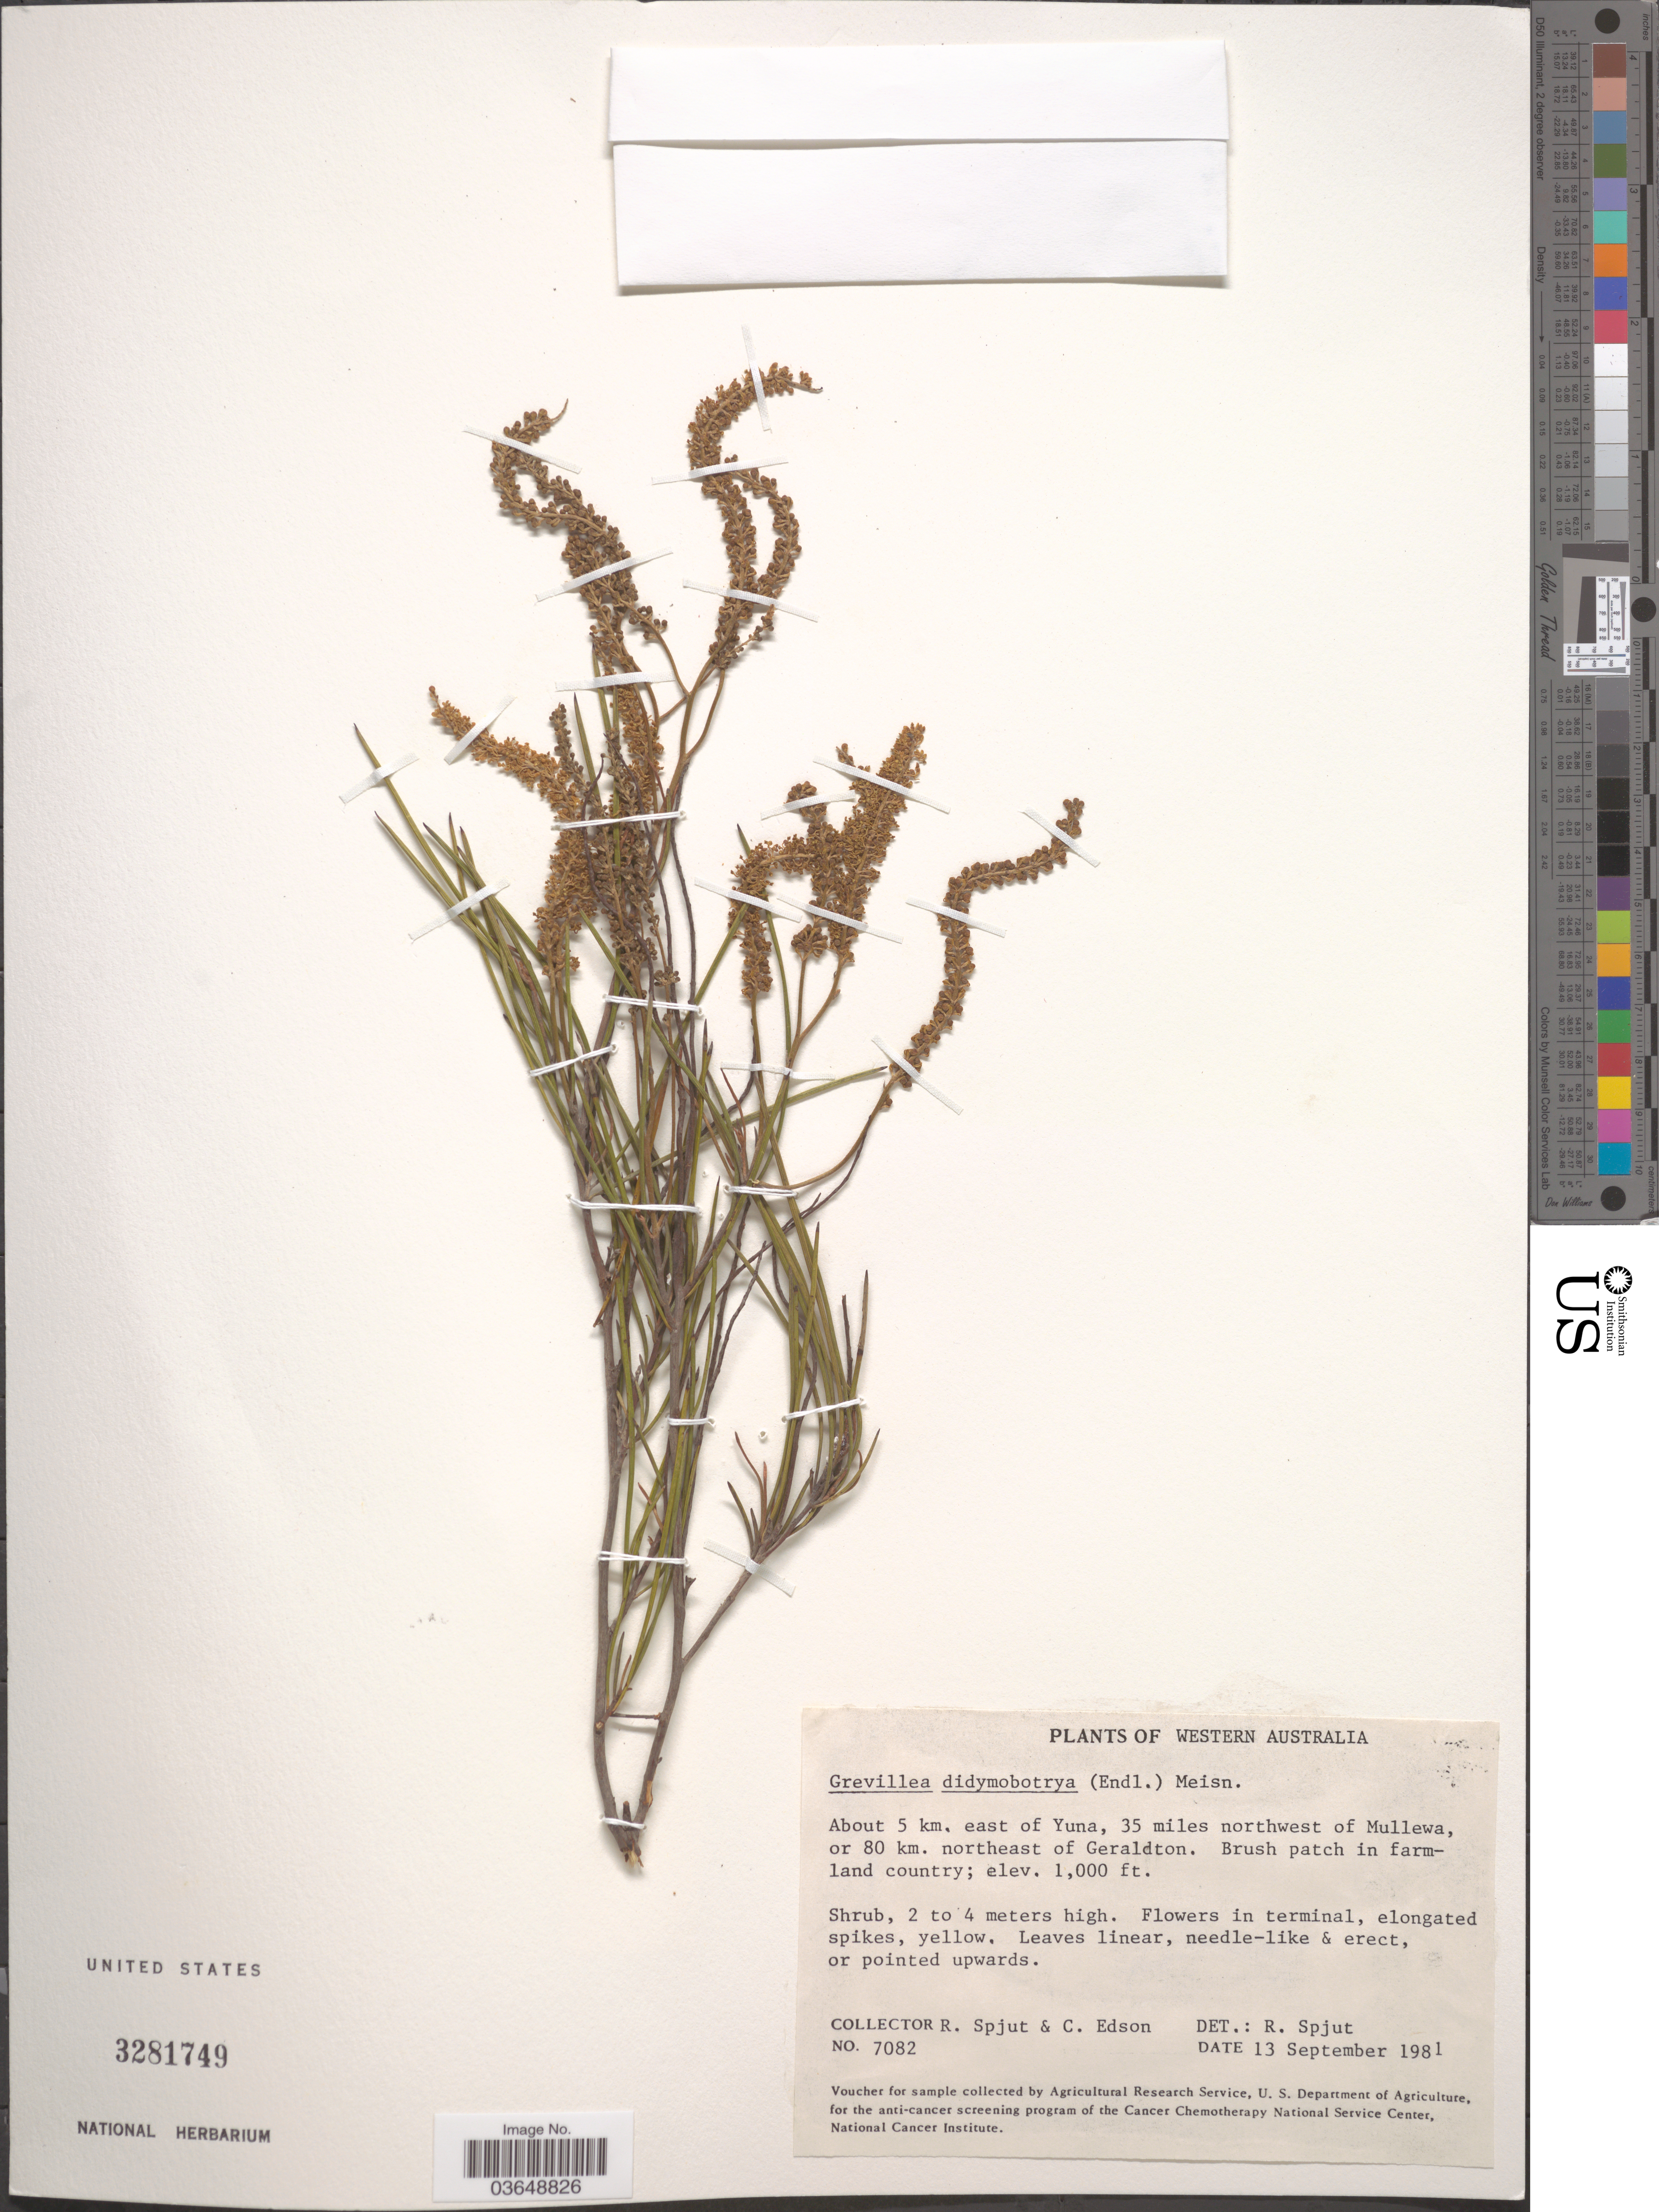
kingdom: Plantae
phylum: Tracheophyta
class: Magnoliopsida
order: Proteales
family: Proteaceae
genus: Grevillea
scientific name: Grevillea didymobotrya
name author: Meisn.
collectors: R. Spjut & C. Edson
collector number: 7082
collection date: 1981-09-13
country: Australia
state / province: Western Australia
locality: About 5 km. east of Yuna, 35 miles northwest of Mullewa, or 80 km. northeast of Geraldton.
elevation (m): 305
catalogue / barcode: US 3281749